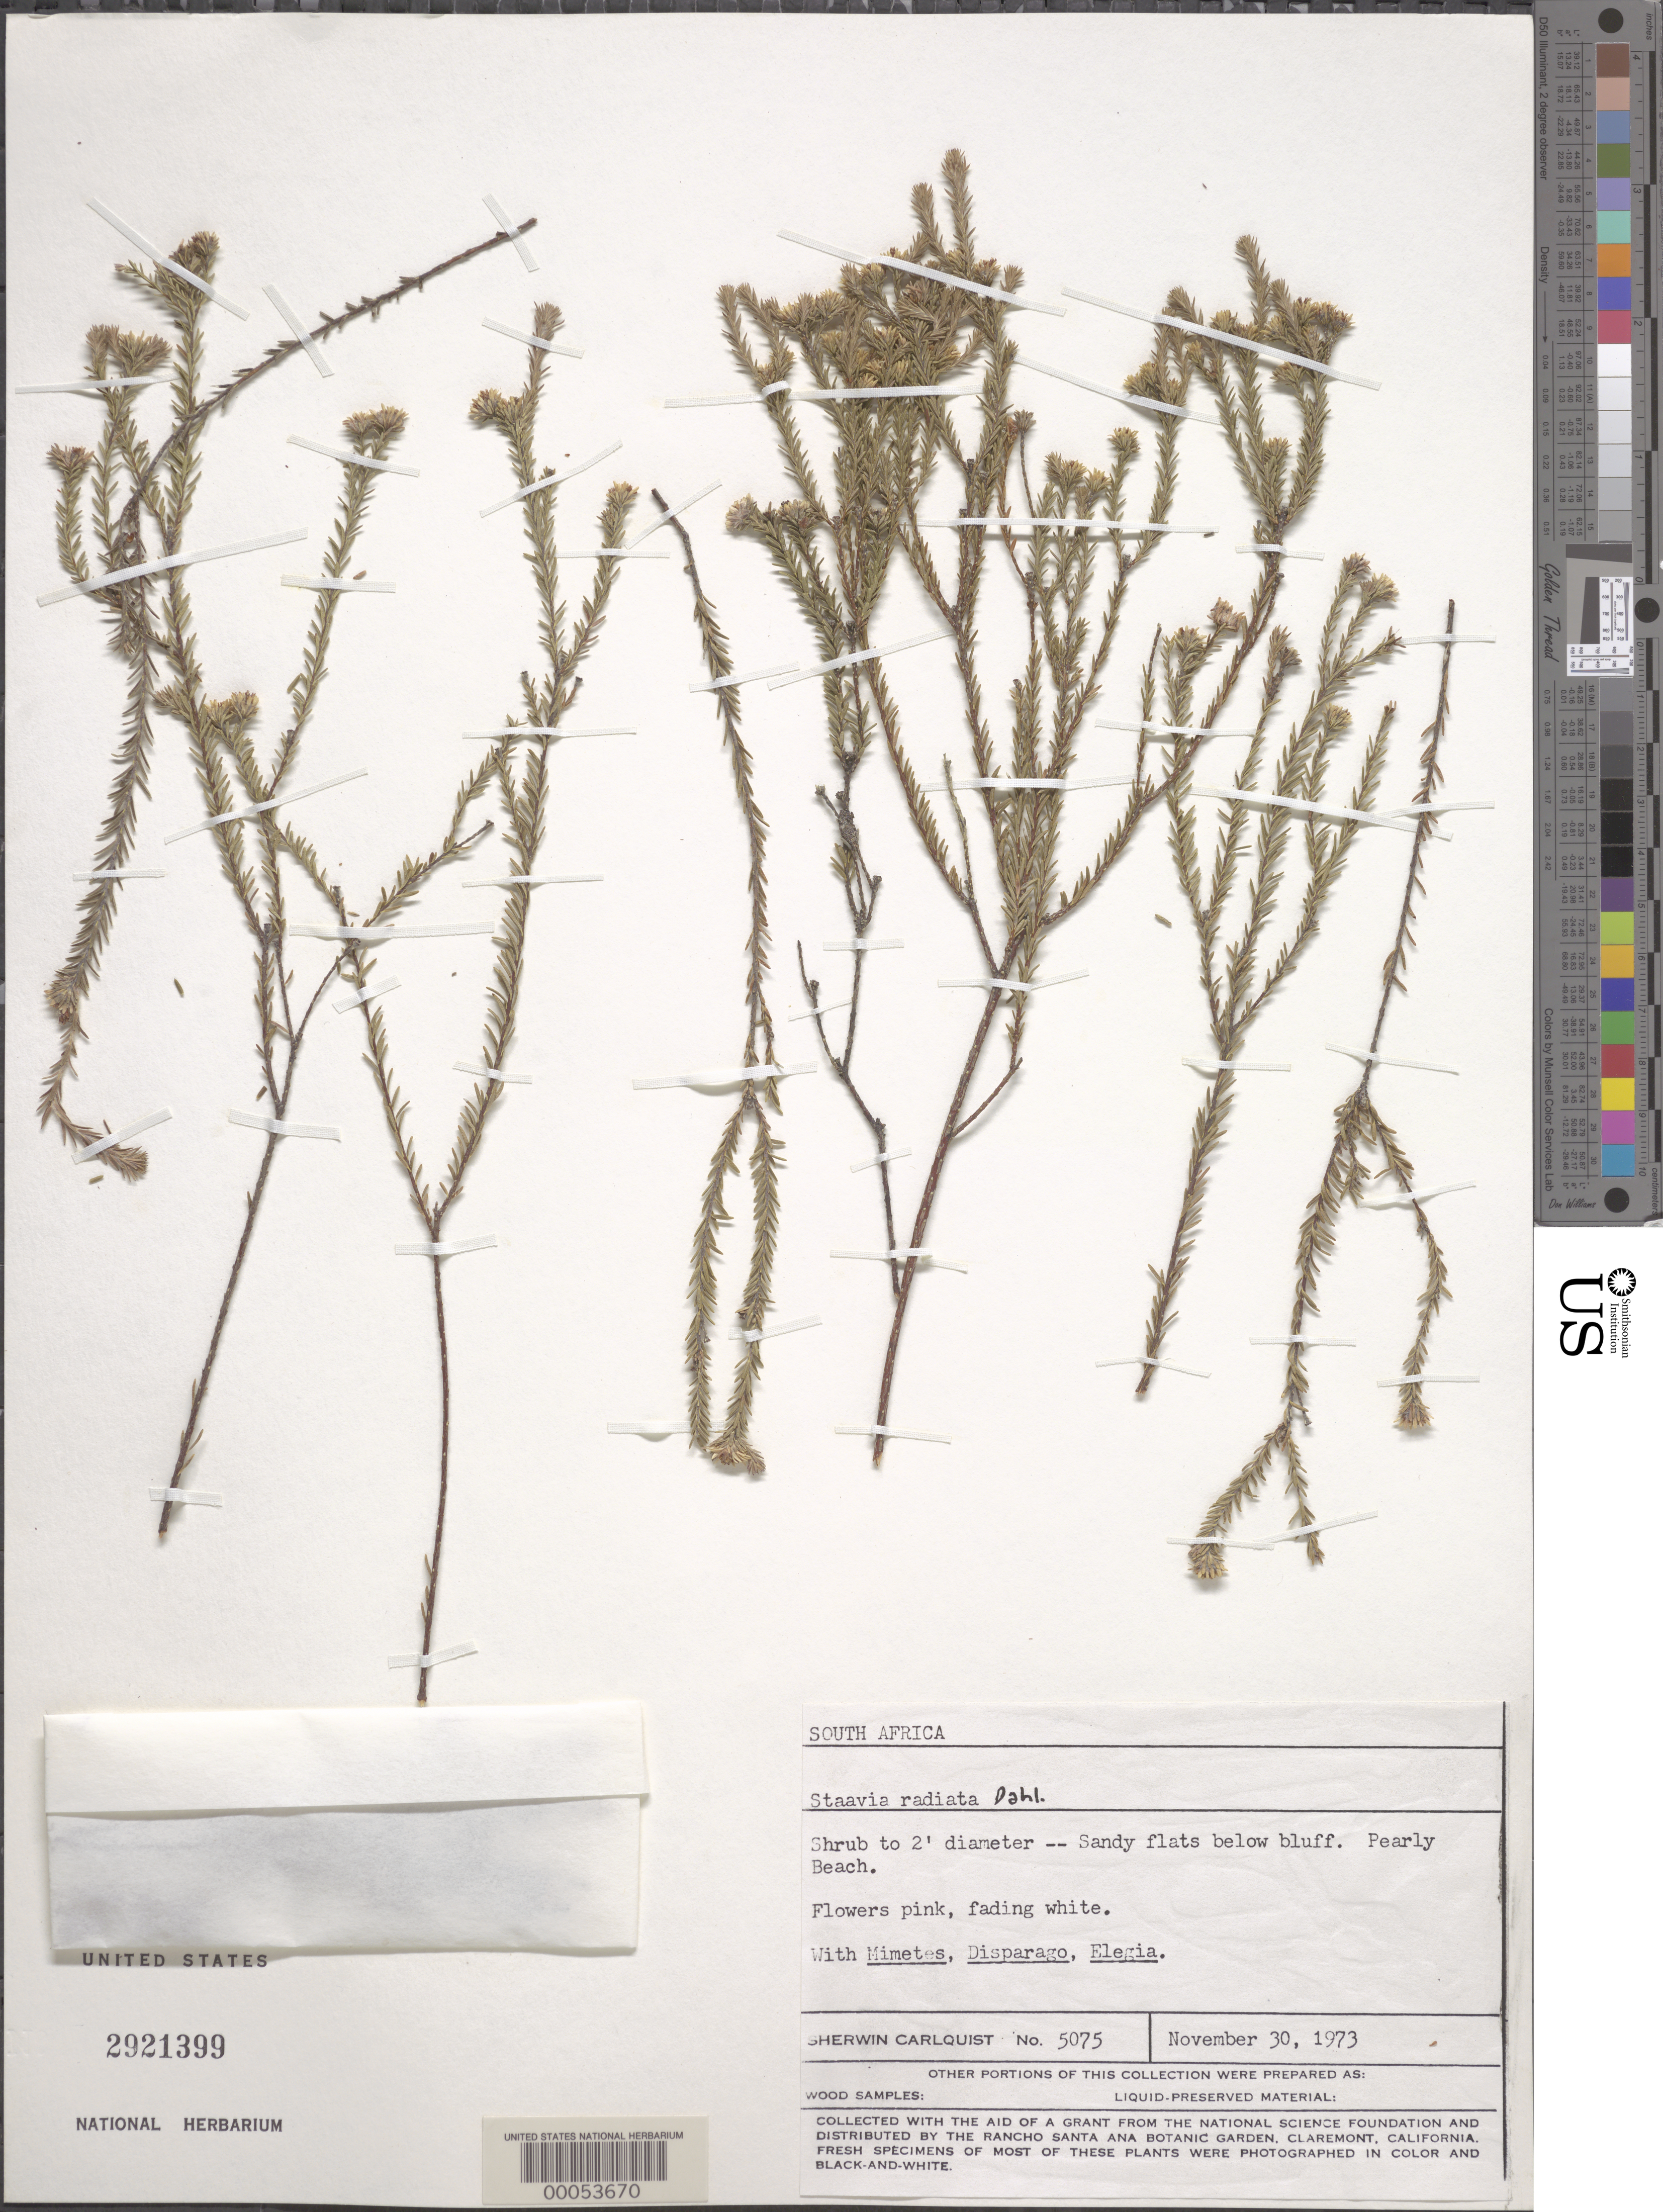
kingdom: Plantae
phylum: Tracheophyta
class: Magnoliopsida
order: Bruniales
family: Bruniaceae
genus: Staavia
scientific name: Staavia radiata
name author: (L.) Dahl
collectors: S. Carlquist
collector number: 5075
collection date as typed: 30 Nov 1973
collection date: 1973-11-30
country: South Africa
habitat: Sandy flats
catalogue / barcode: US 2921399